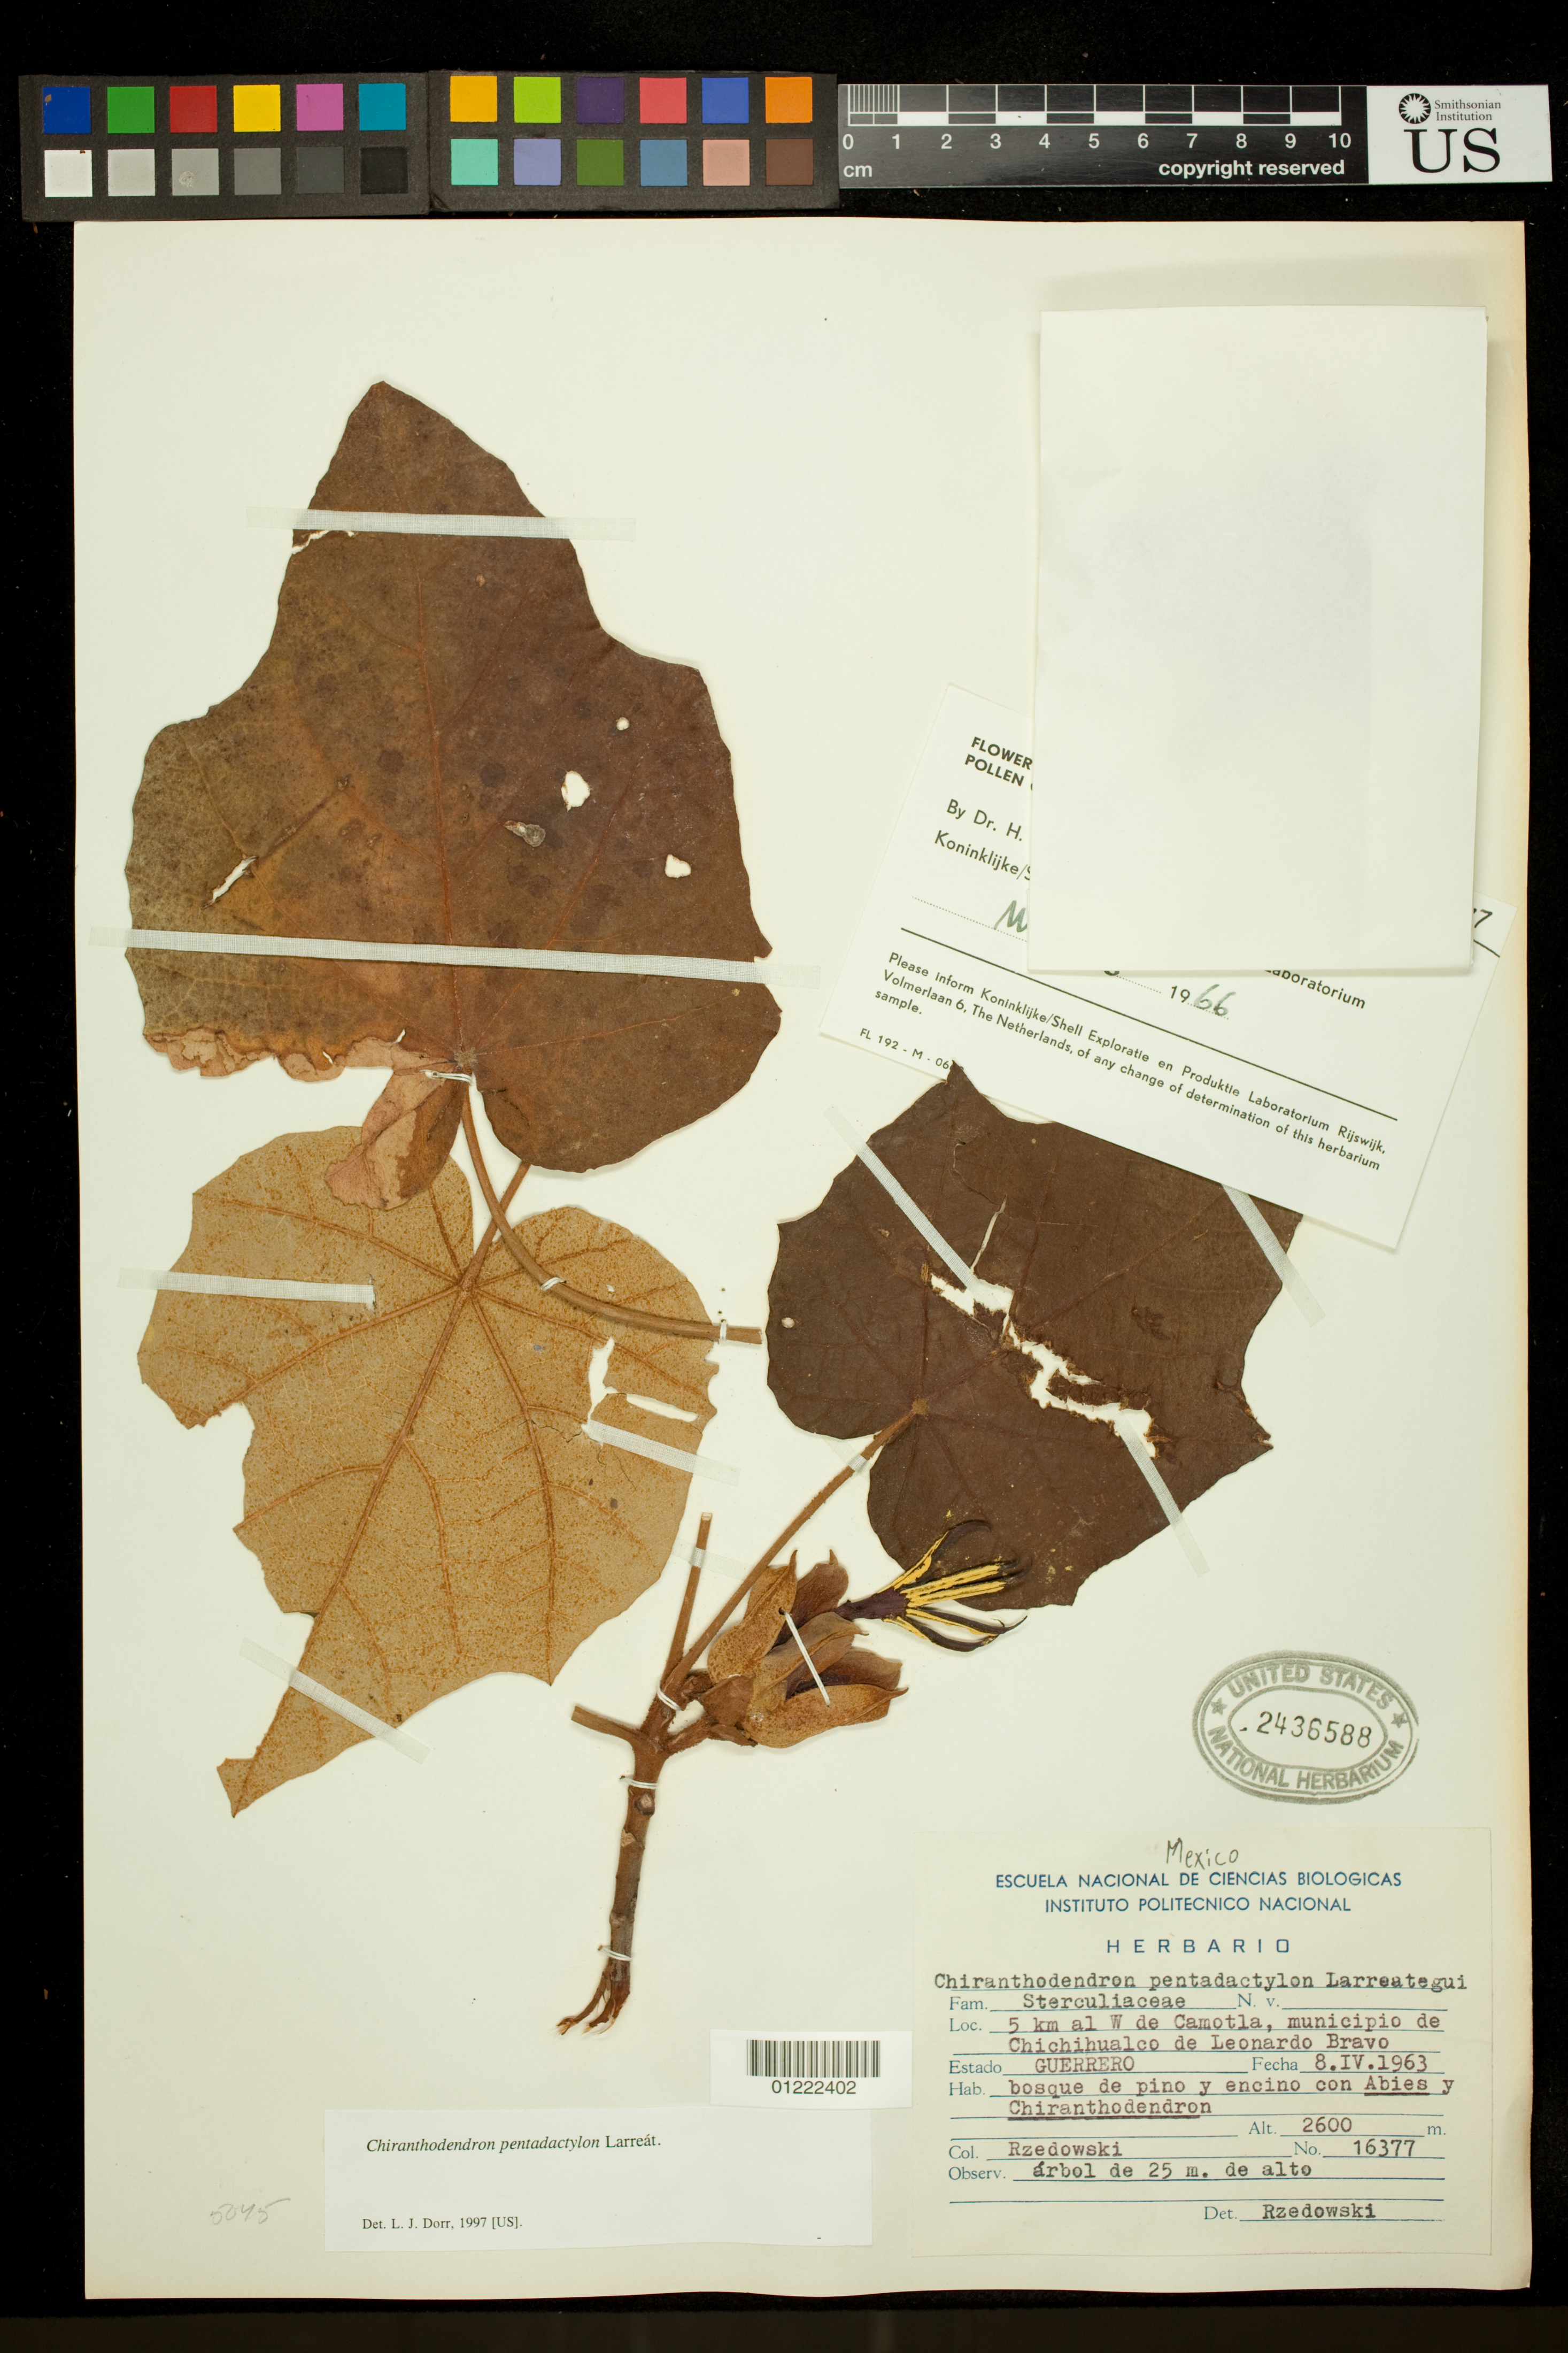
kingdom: Plantae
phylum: Tracheophyta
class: Magnoliopsida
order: Malvales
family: Malvaceae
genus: Chiranthodendron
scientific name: Chiranthodendron pentadactylon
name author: Larreat.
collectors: Rzedowski, --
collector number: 16377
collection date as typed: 4/8/1963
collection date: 1963-04-08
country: Mexico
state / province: Guerrero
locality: Guerrero: 5 kilometers al West de Camotla, municipio de Chichihualco de Leonardo Bravo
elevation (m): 2600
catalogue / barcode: US 2436588